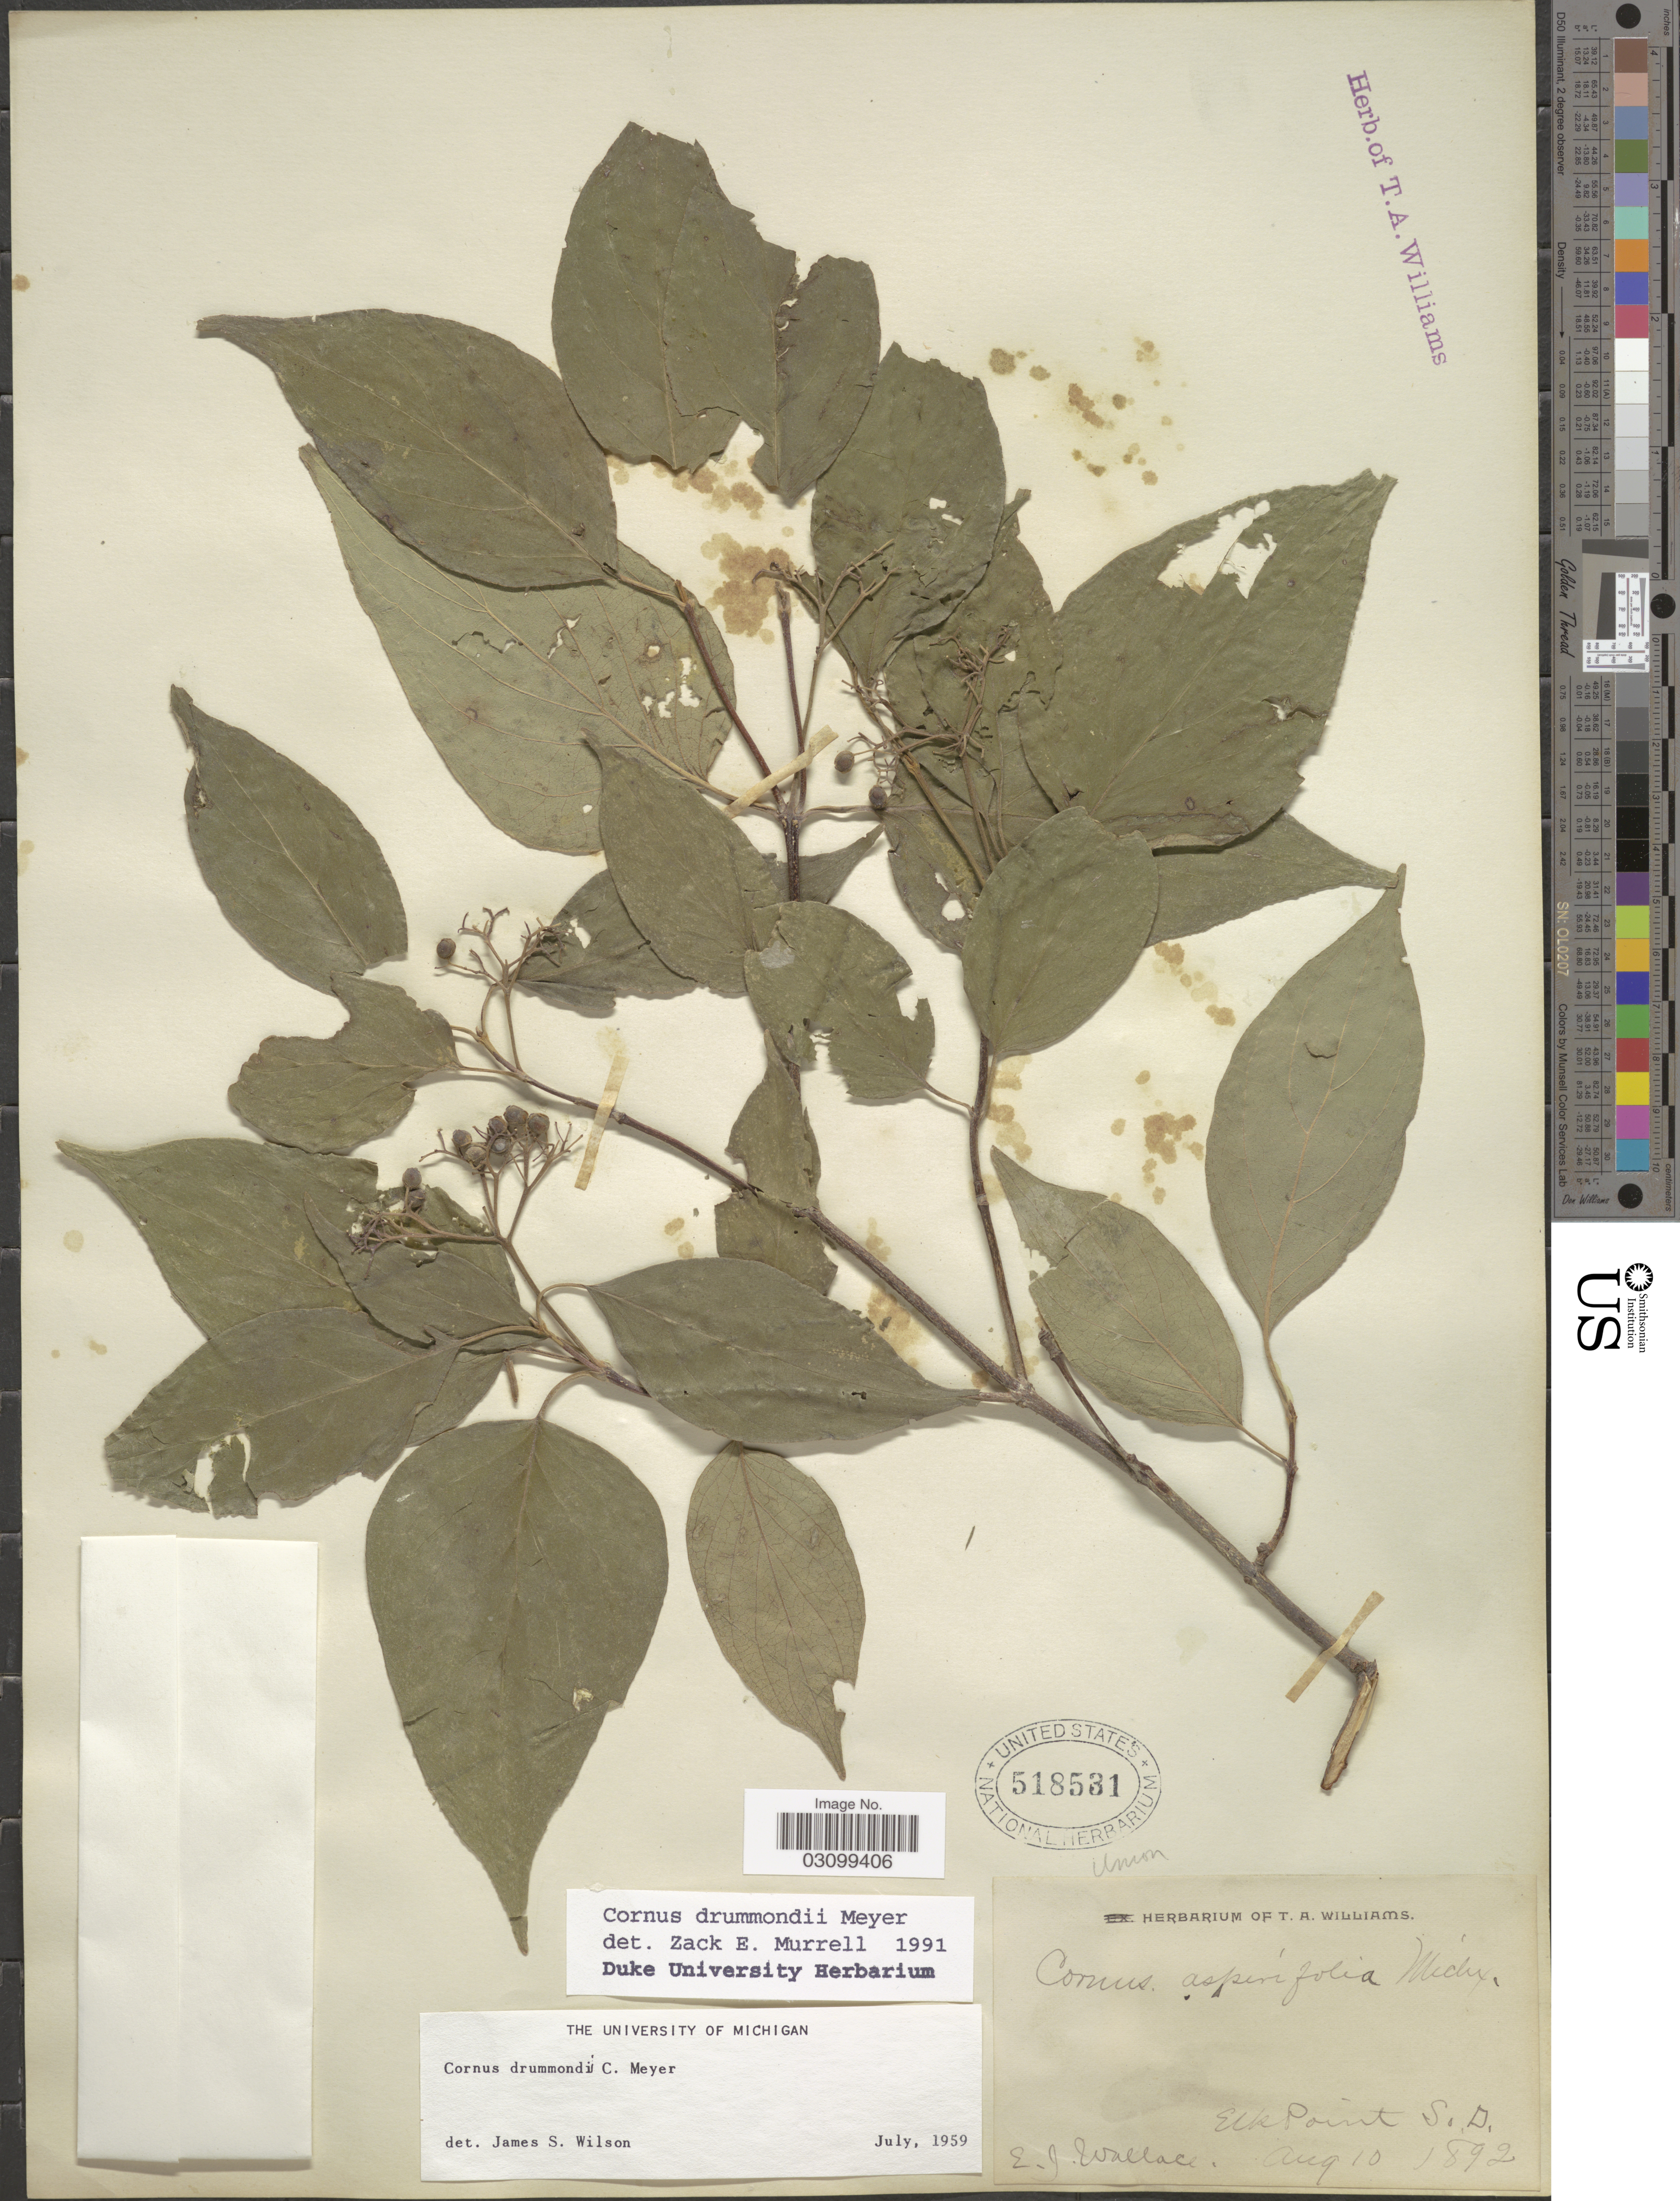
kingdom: Plantae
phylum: Tracheophyta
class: Magnoliopsida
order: Cornales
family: Cornaceae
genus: Cornus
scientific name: Cornus drummondii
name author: C.A. Mey.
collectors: E. J. Wallace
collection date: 1892-08-10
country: United States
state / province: South Dakota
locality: Elk Point.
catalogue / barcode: US 518531